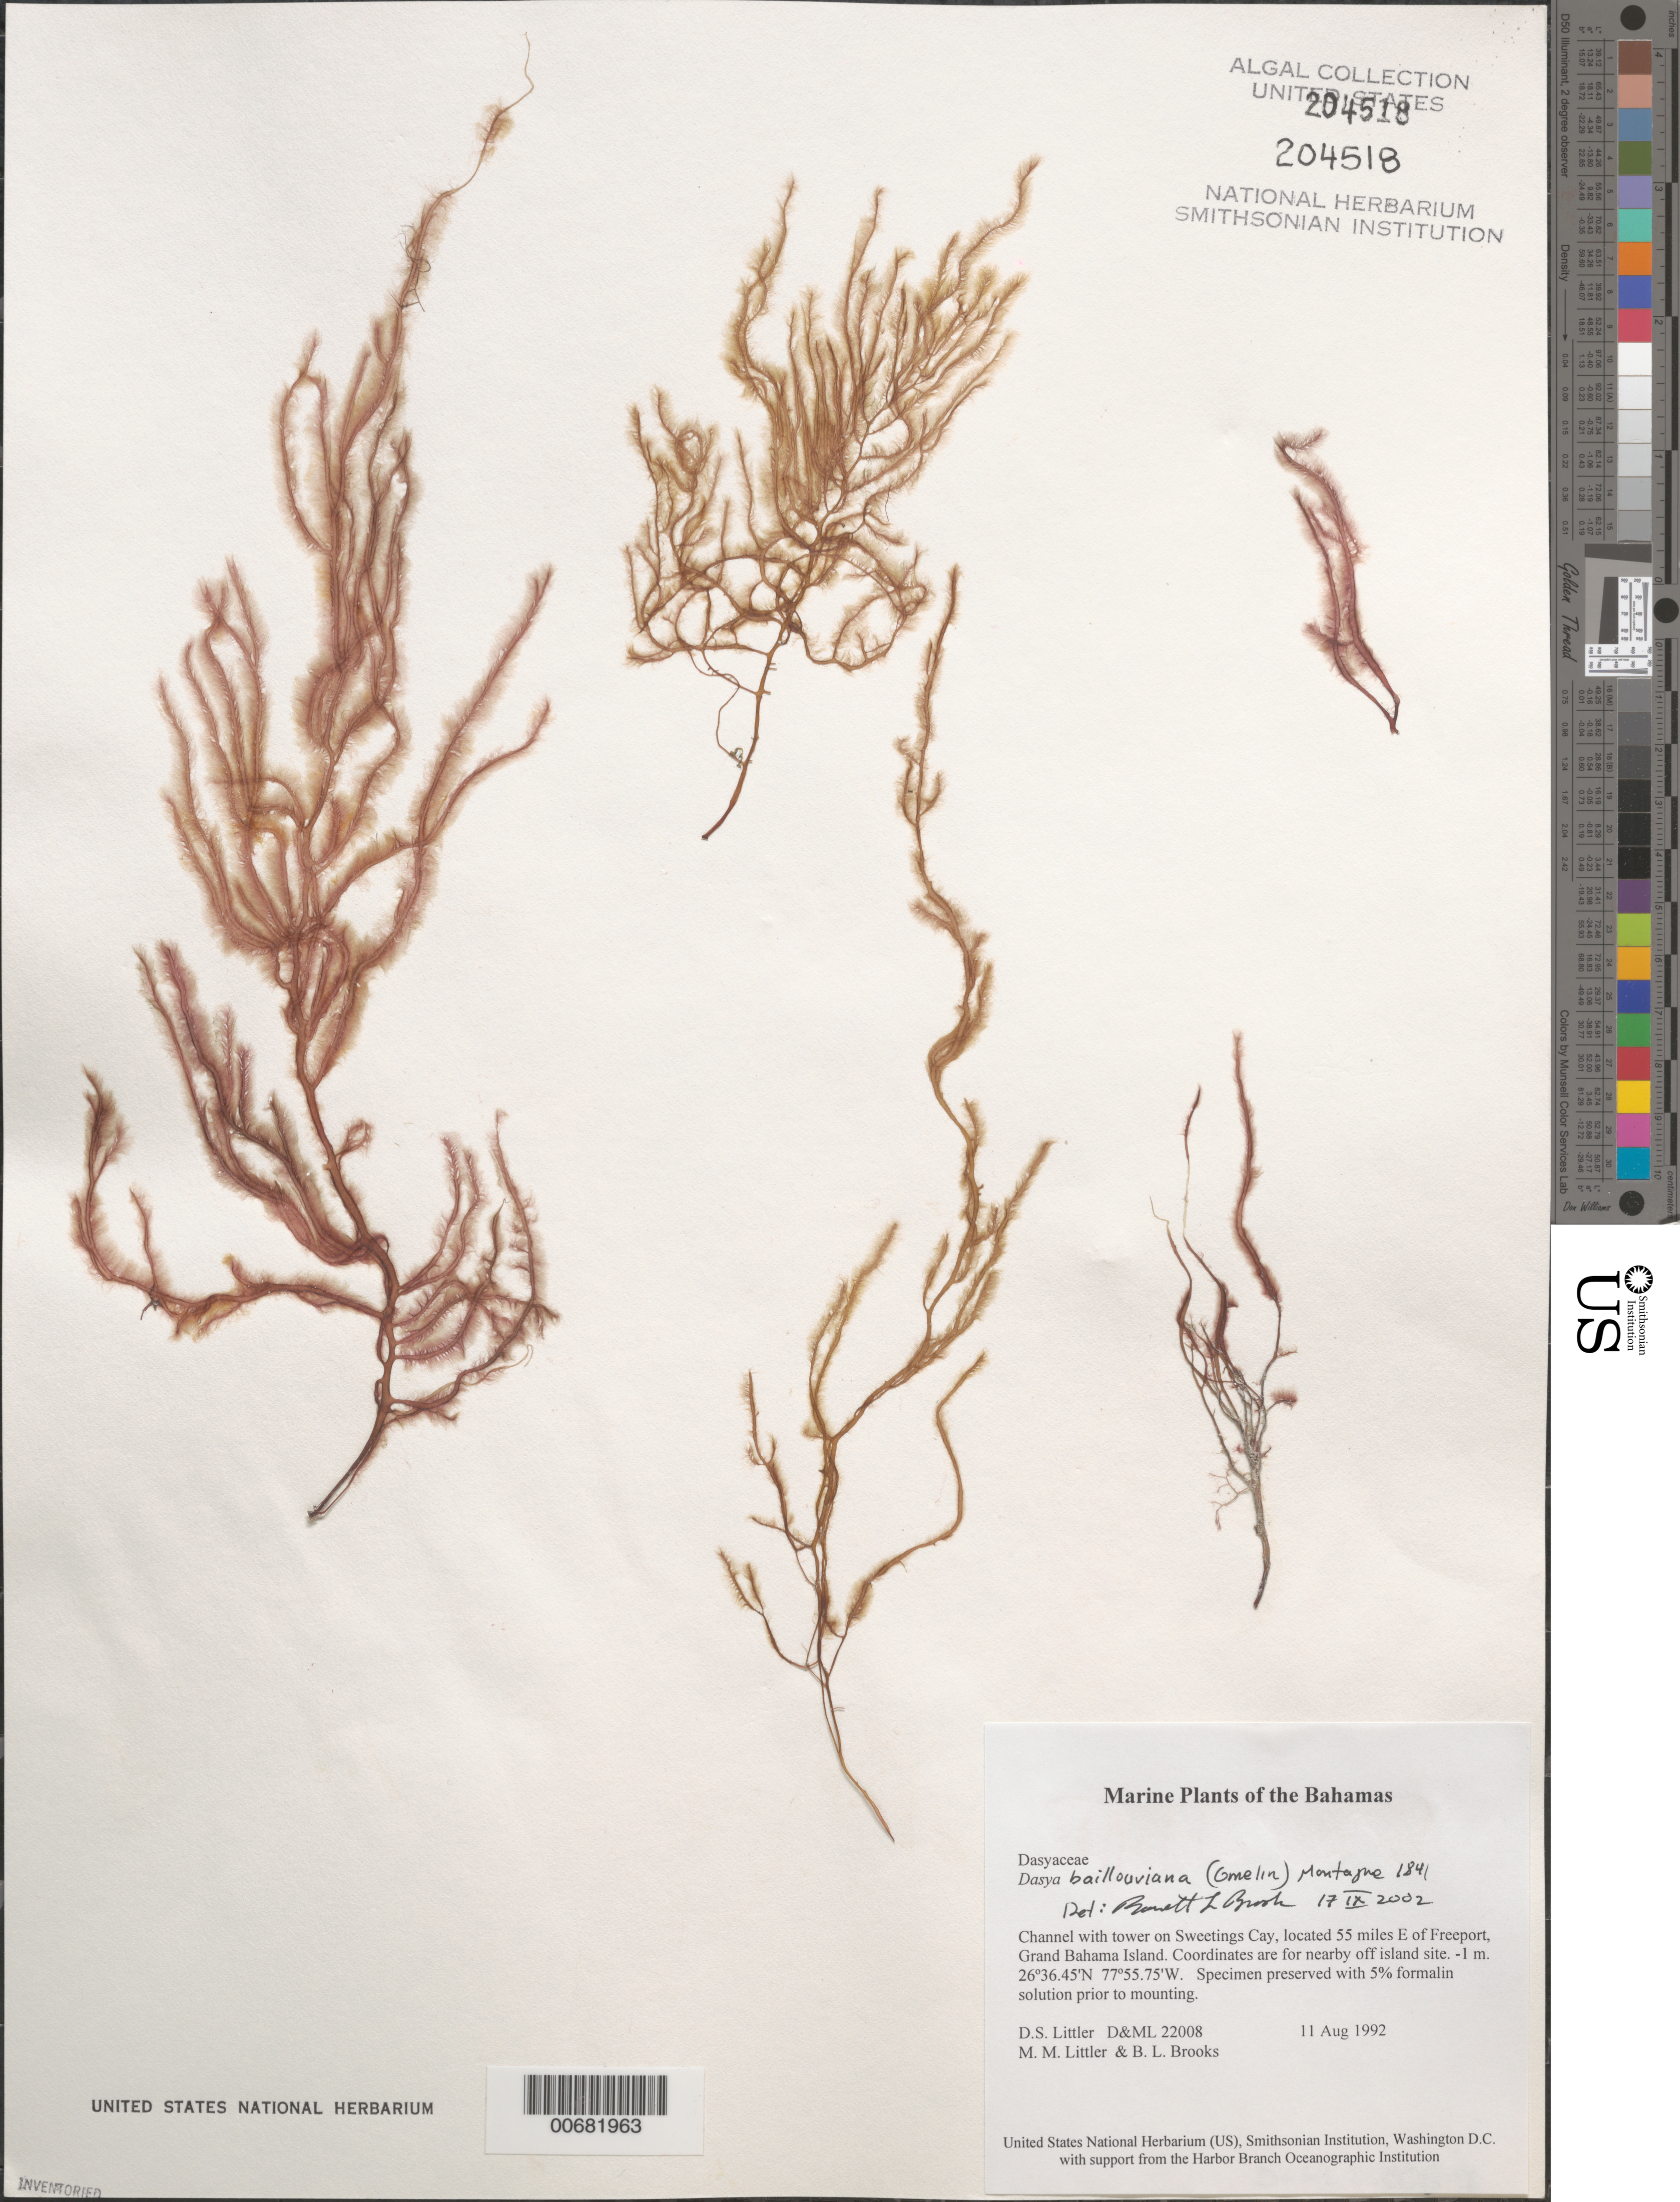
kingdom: Plantae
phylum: Rhodophyta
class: Florideophyceae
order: Ceramiales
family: Dasyaceae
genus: Dasya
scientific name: Dasya pedicellata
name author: (C. Agardh) C. Agardh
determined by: Algae name updating Project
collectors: D. S. Littler, M. M. Littler & B. Brooks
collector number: D&ML 22008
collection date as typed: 11 Aug 1992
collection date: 1992-08-11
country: Bahamas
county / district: Grand Bahama District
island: Sweetings Cay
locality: Off Sweetings Cay, 55 miles east of Freeport, Grand Bahama Island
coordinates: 26 36.45' N, 77 55.75' W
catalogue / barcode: US 204518